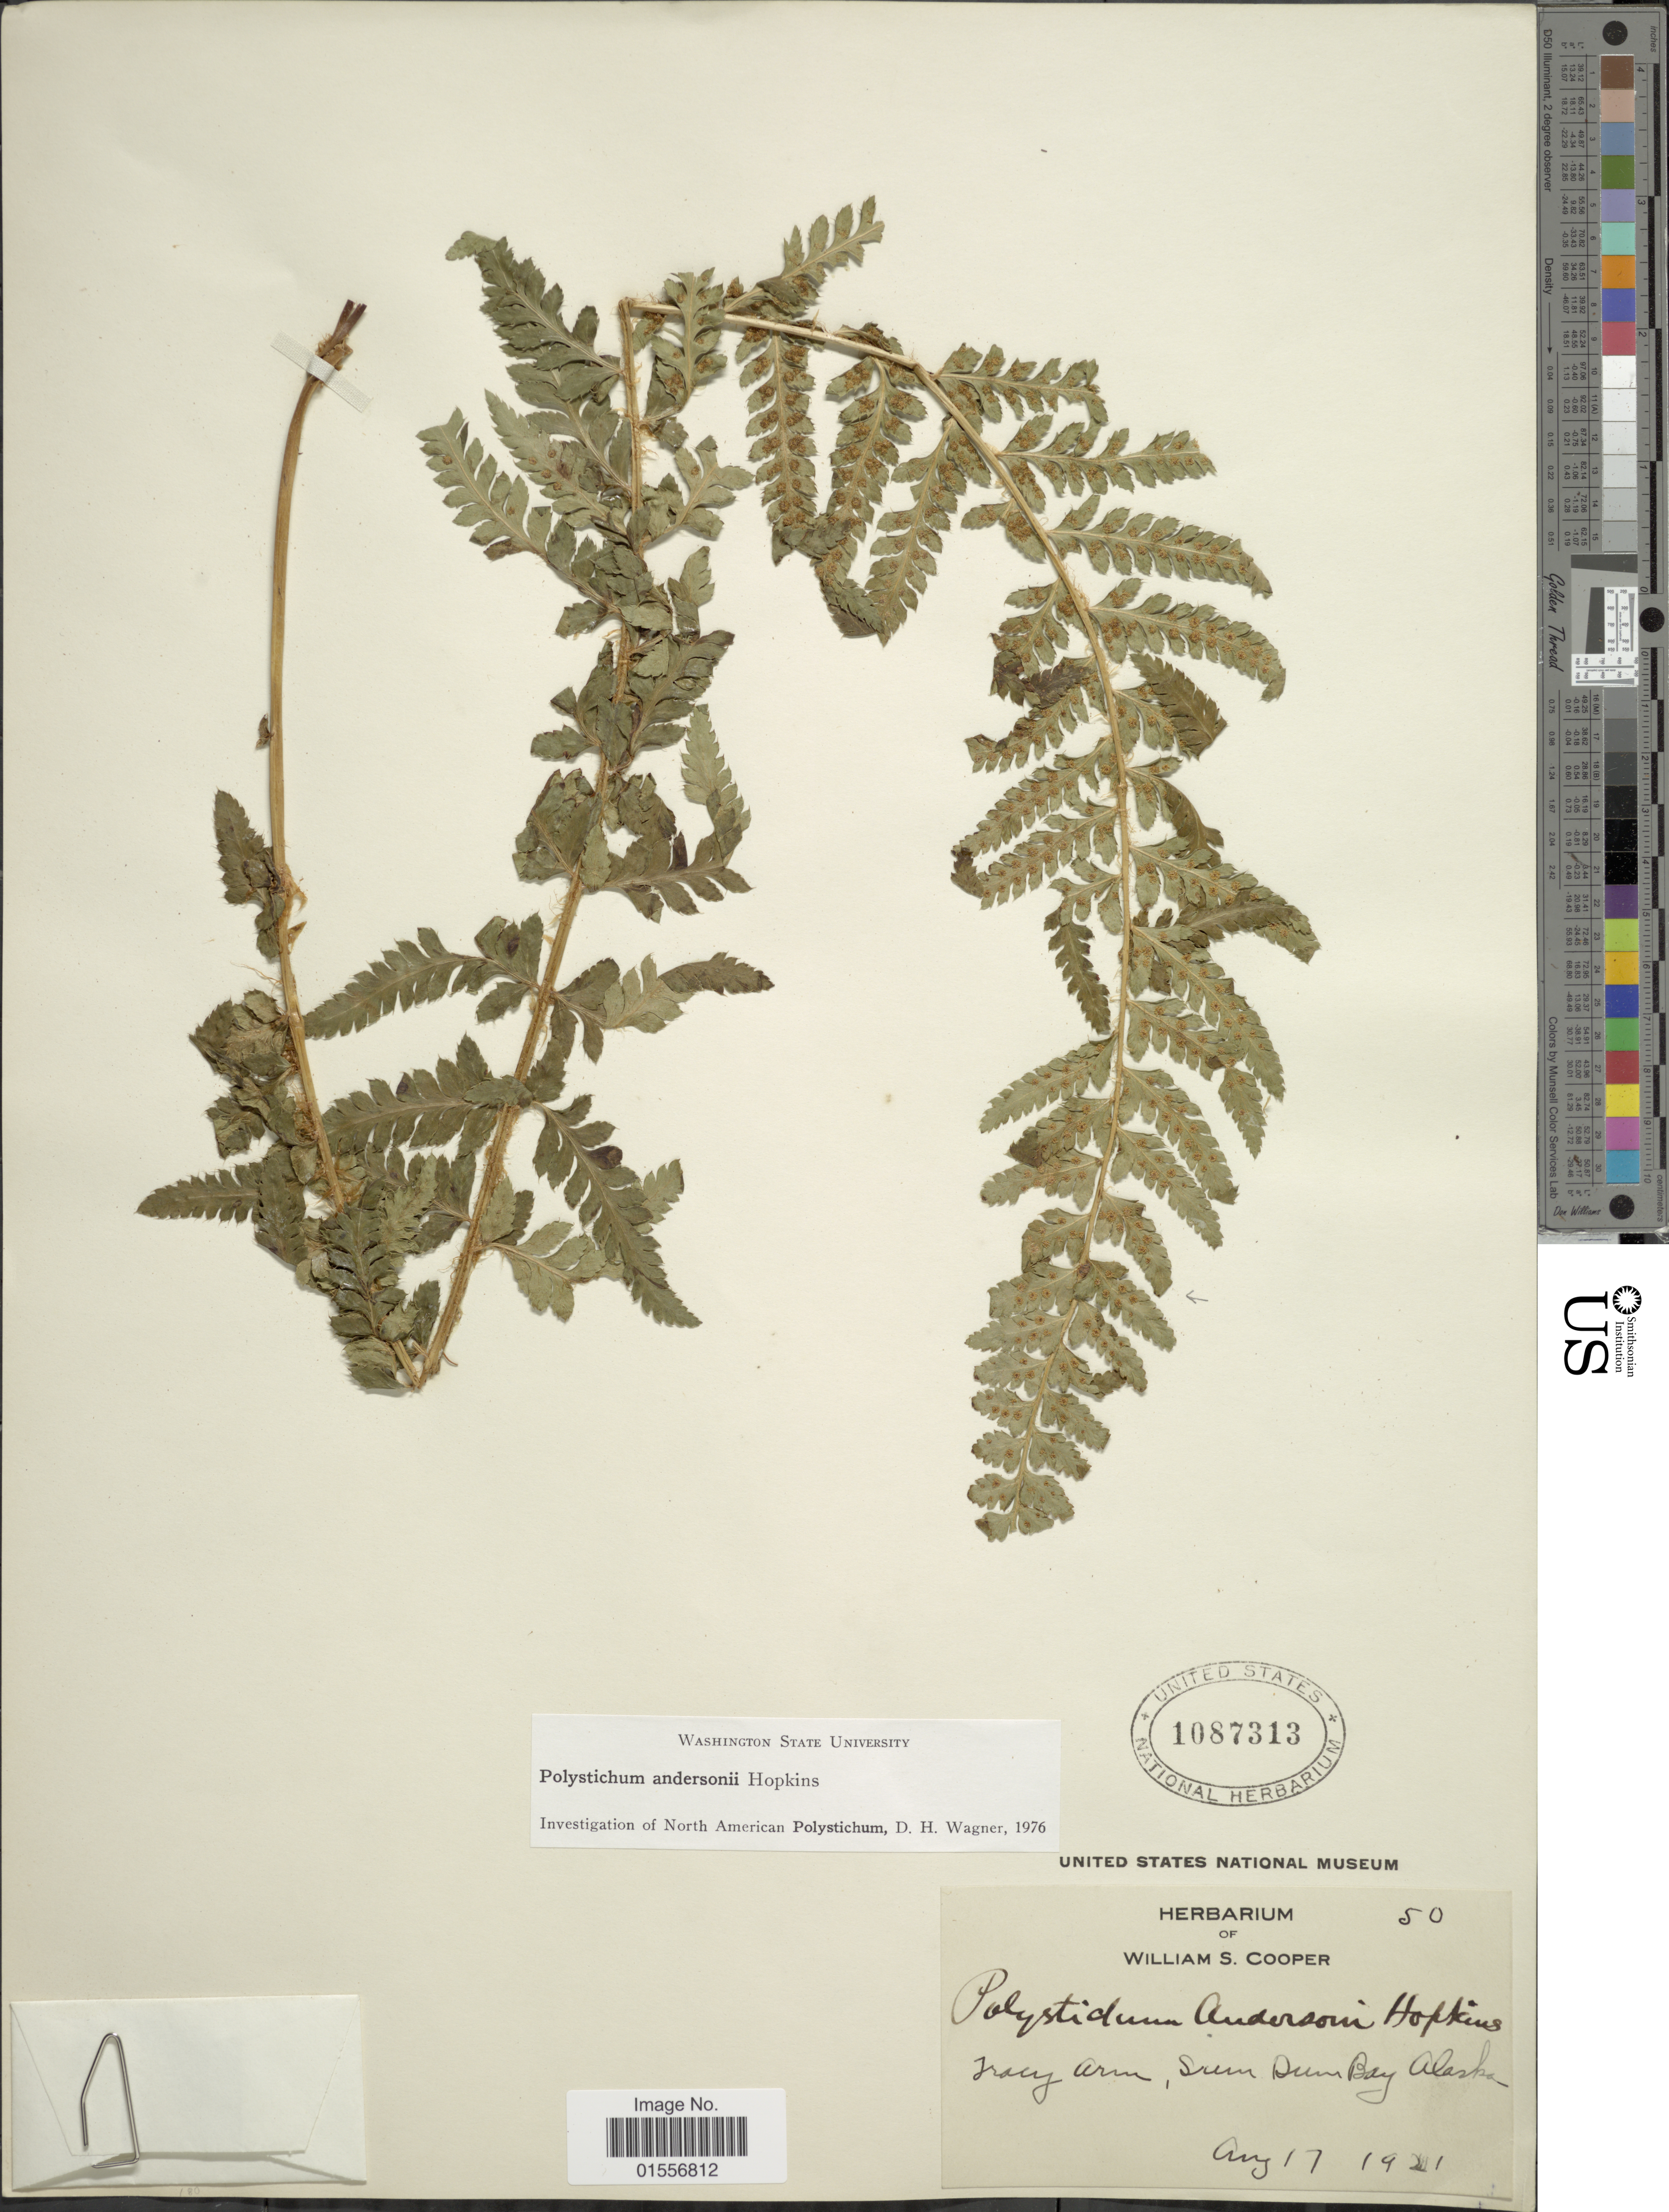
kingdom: Plantae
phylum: Tracheophyta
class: Polypodiopsida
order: Polypodiales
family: Dryopteridaceae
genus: Polystichum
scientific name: Polystichum andersonii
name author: Hopkins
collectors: ex Herb. William S. Cooper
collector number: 50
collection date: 1921-08-17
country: United States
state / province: Alaska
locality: Tracy Arm, Sum Dum Bay Alaska.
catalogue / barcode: US 1087313